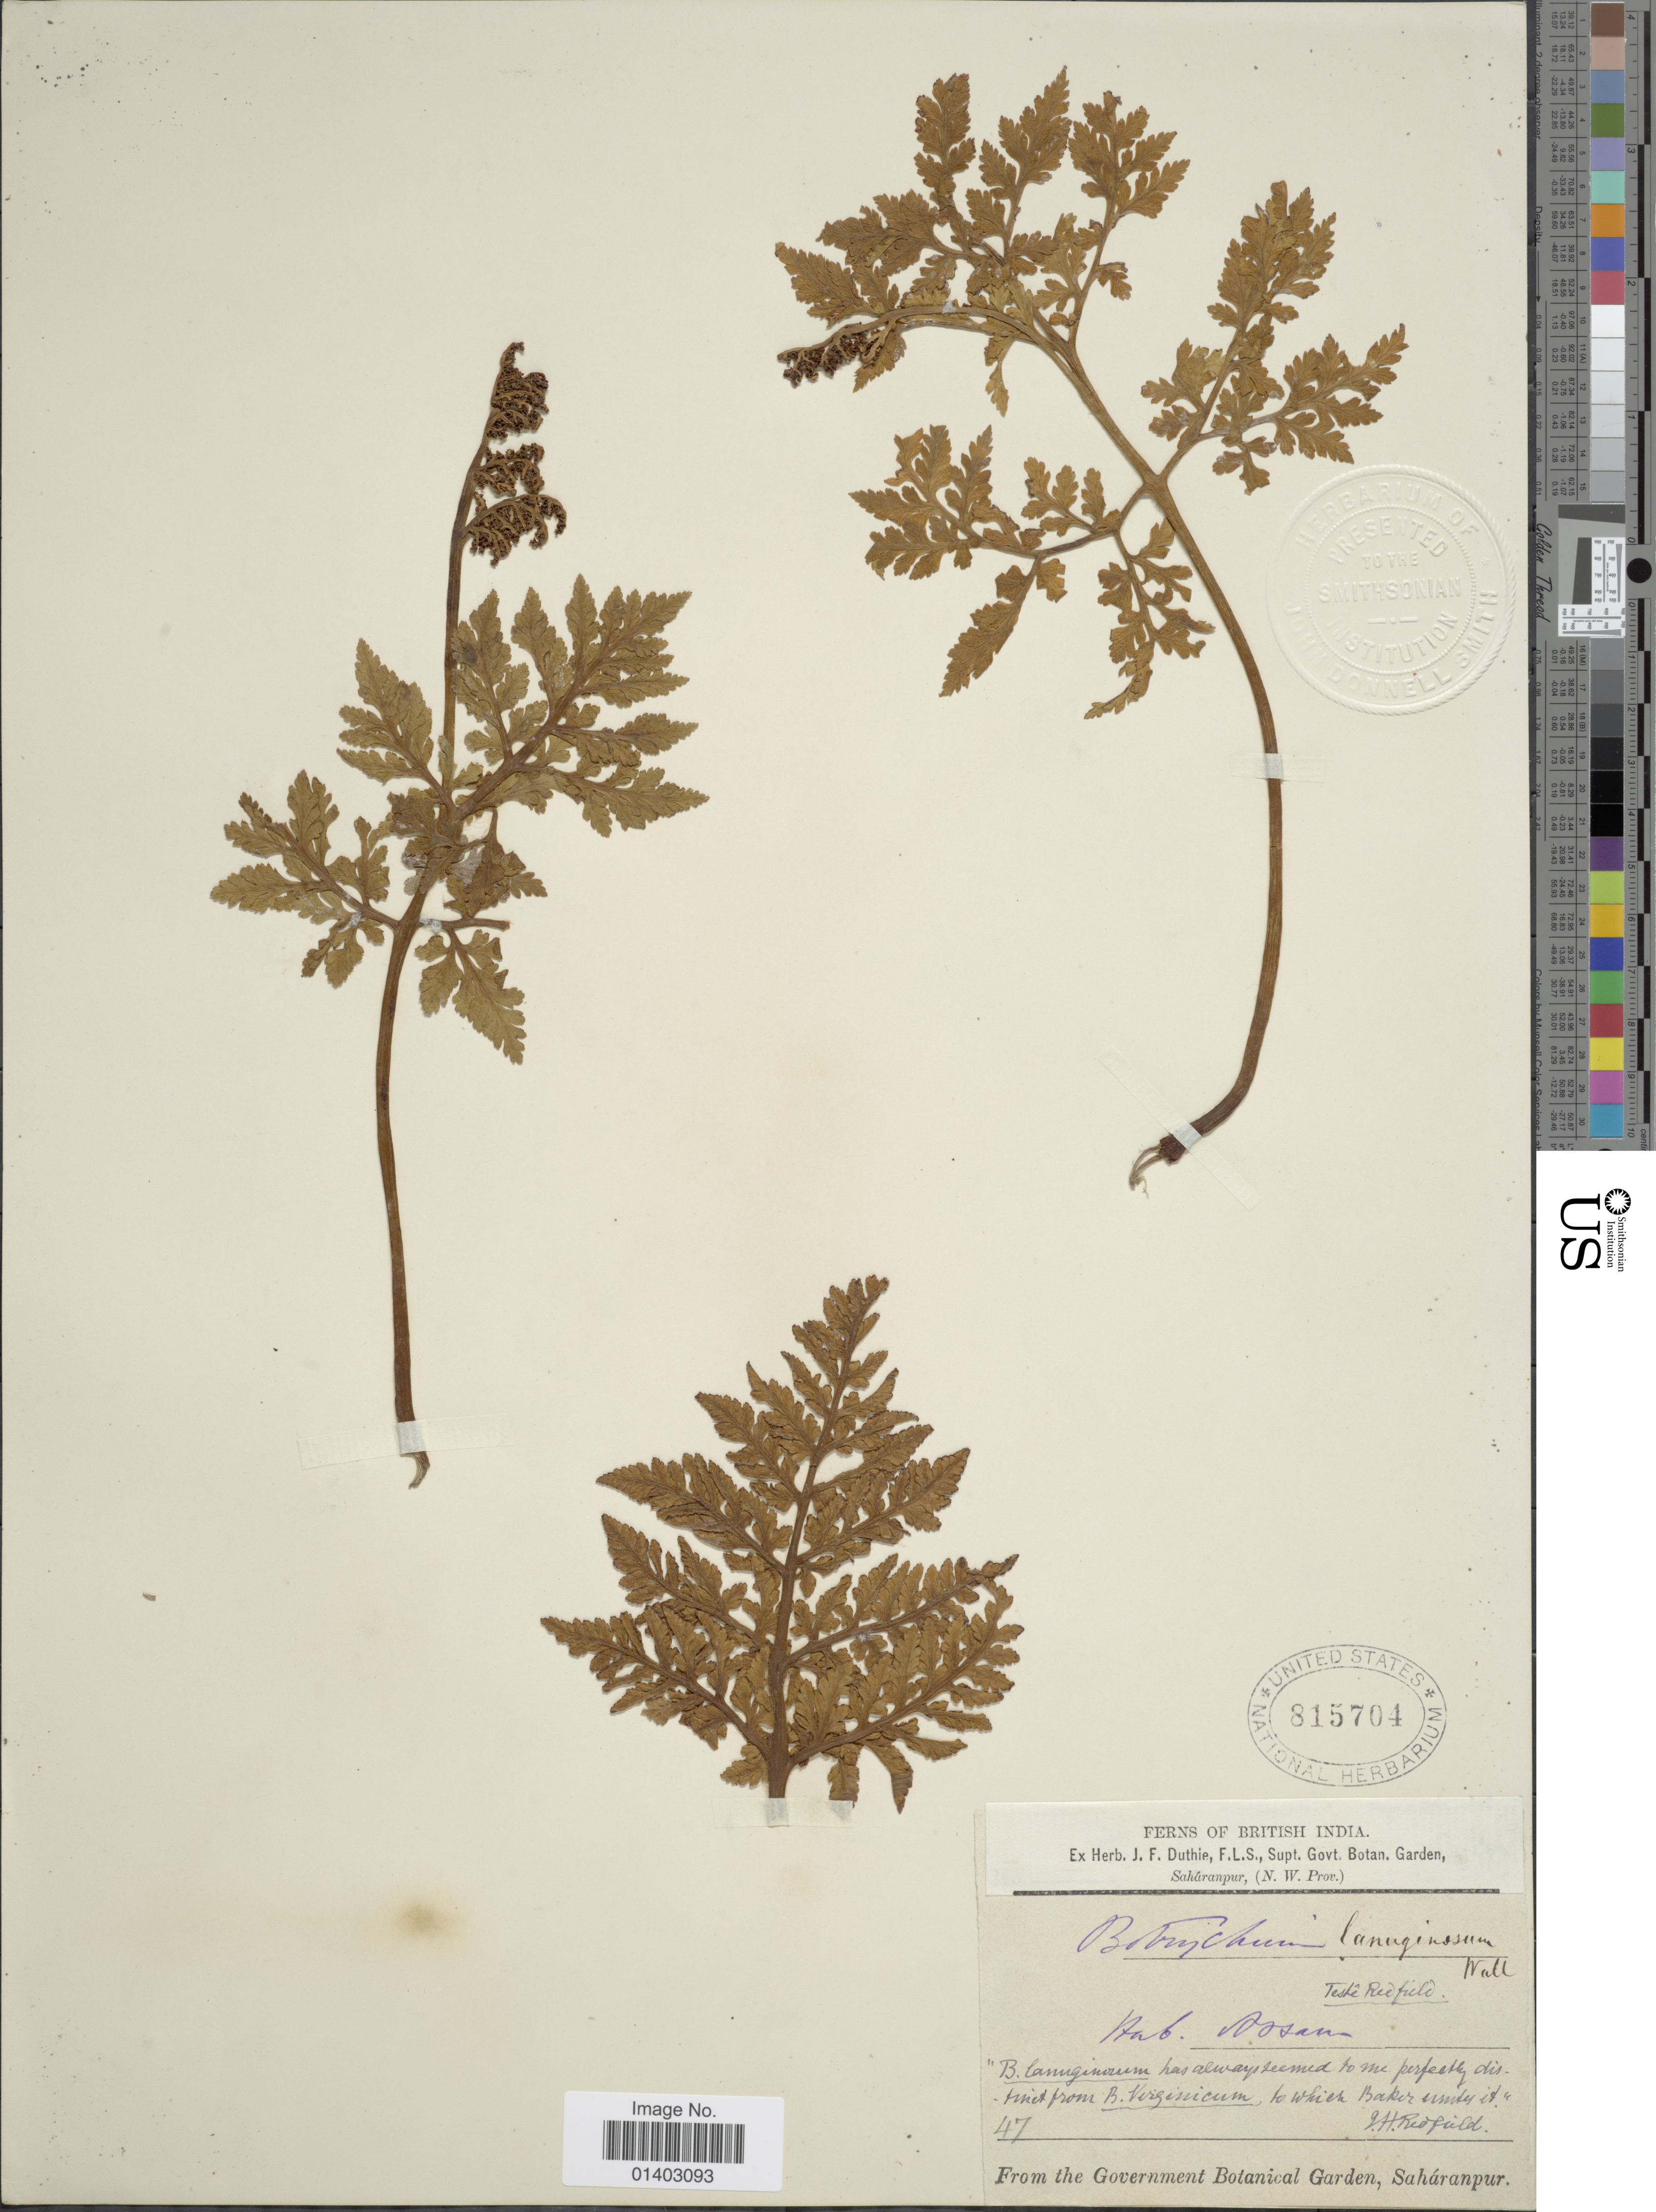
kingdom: Plantae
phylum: Tracheophyta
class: Polypodiopsida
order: Ophioglossales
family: Ophioglossaceae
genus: Botrychium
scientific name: Botrychium lanuginosum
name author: Wall. ex Hook. & Grev.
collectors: J. Redfield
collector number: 47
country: India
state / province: Assam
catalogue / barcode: US 815704